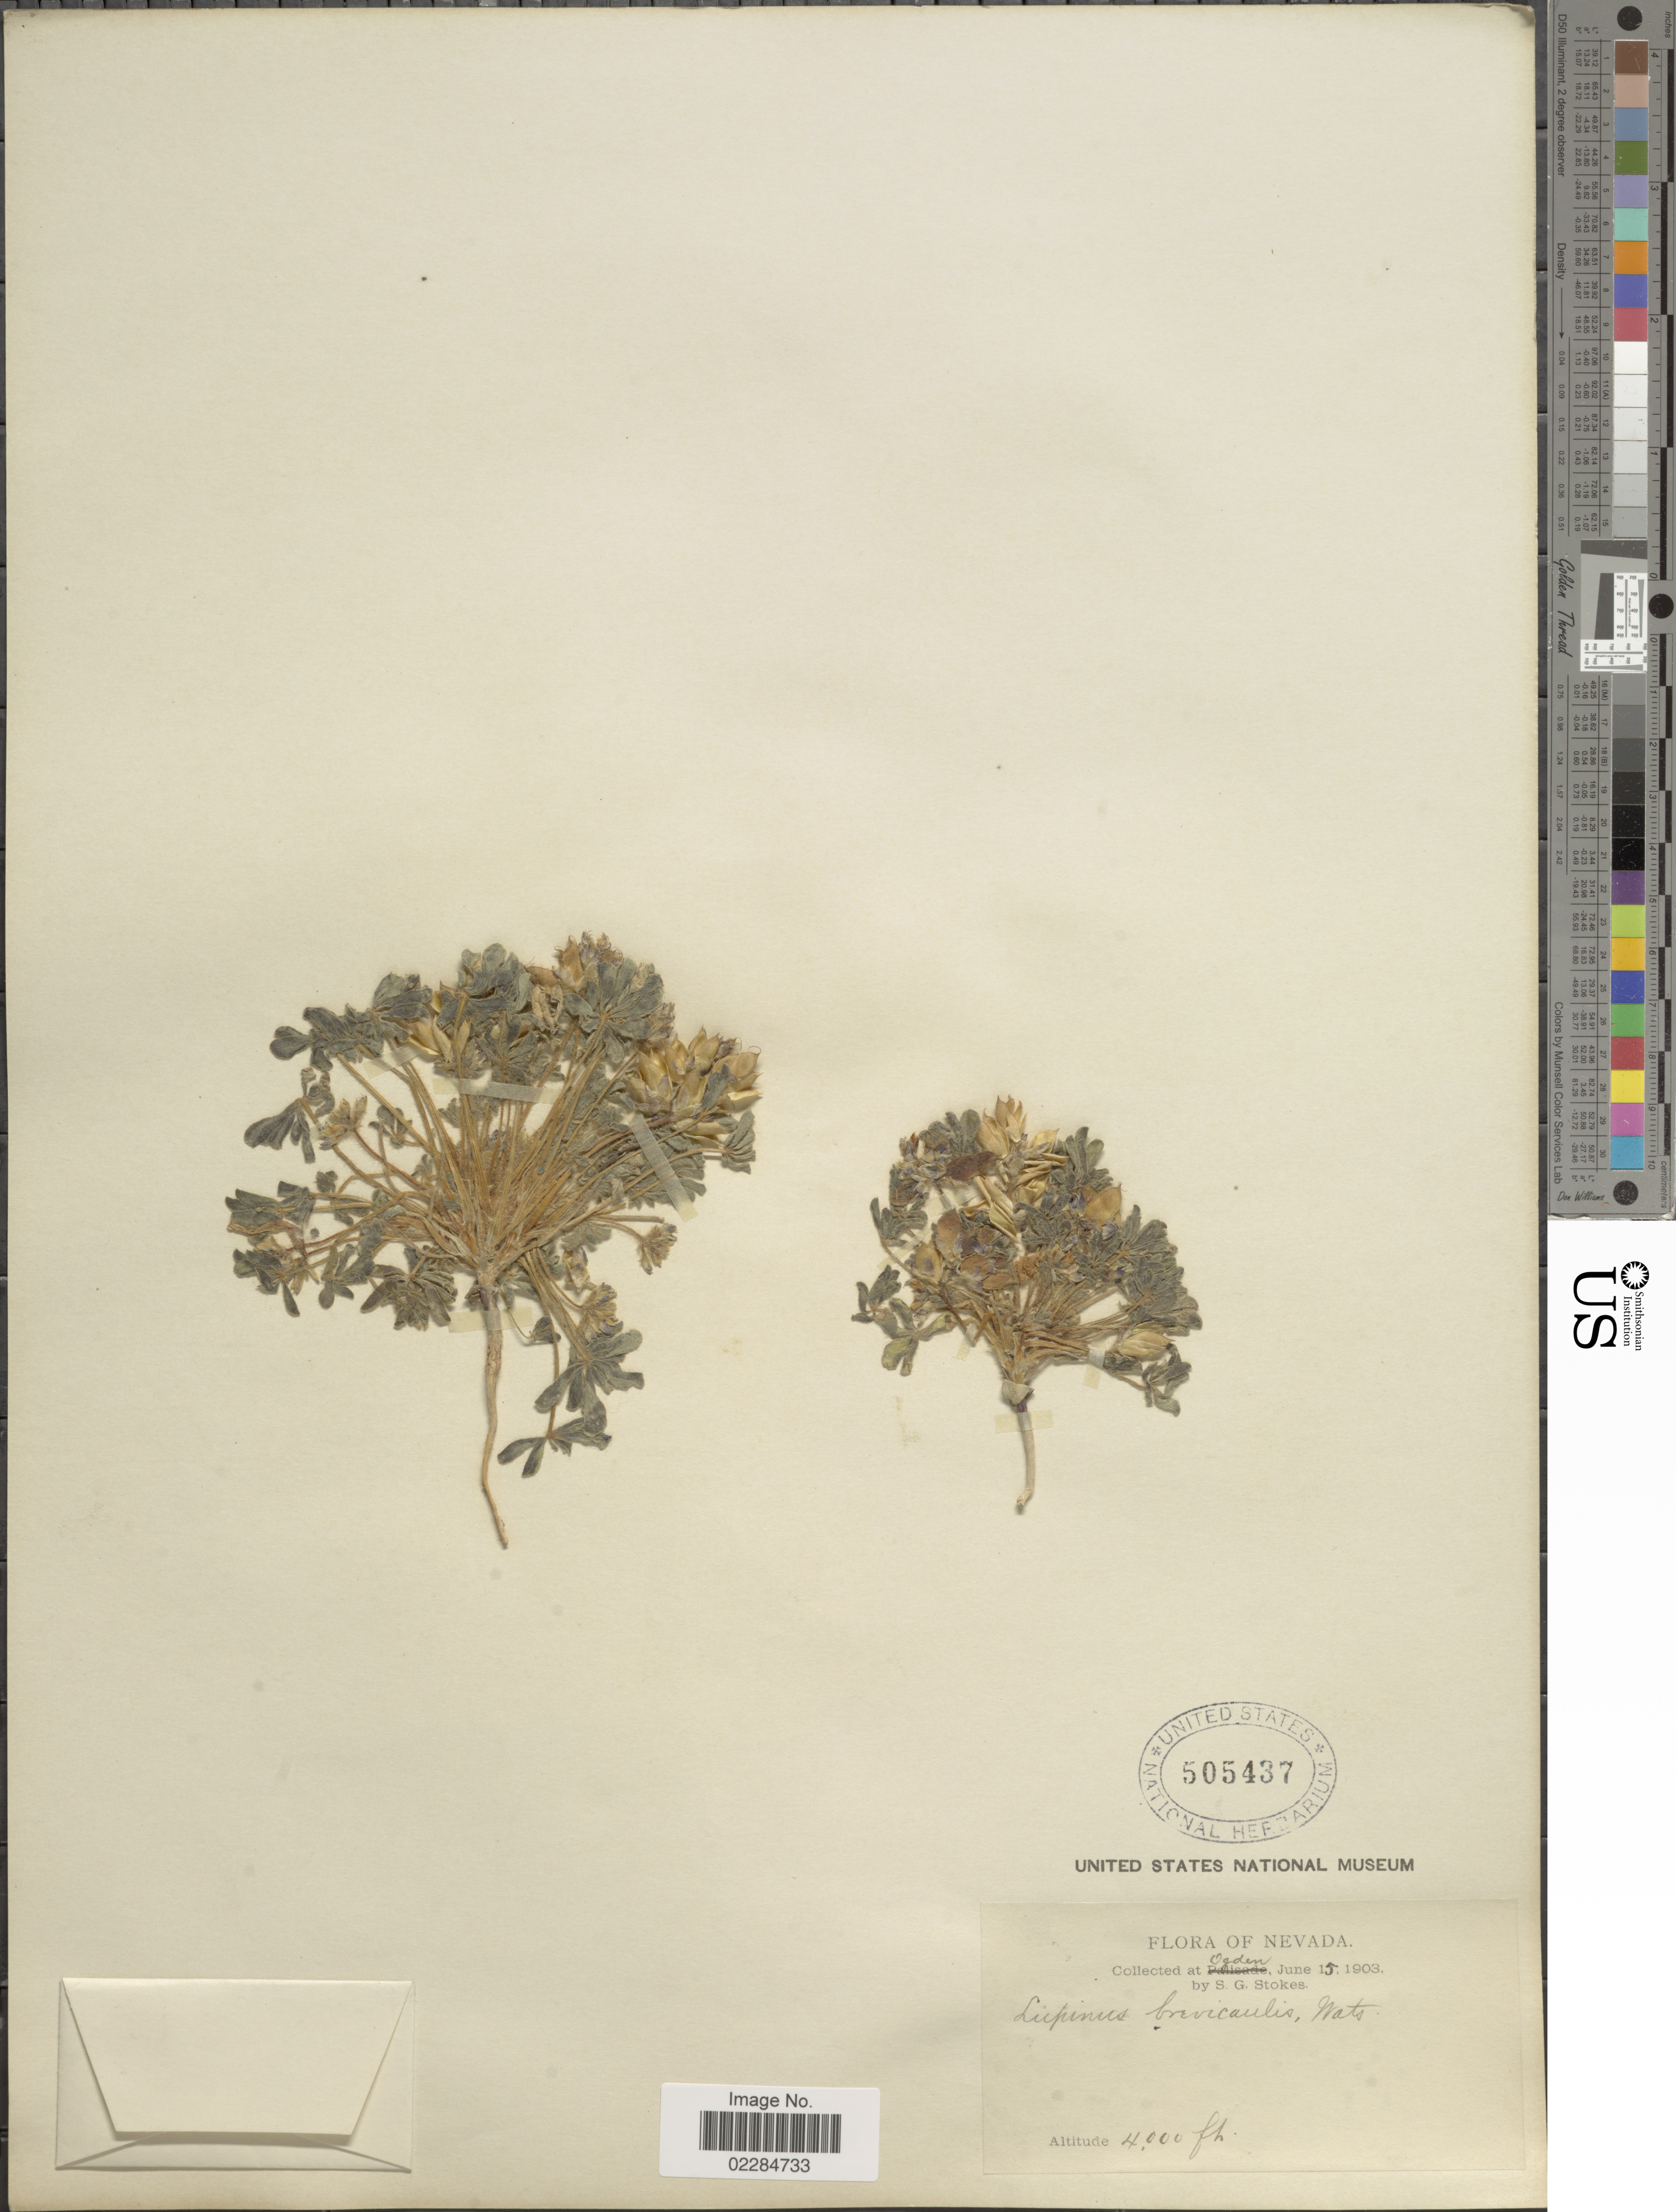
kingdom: Plantae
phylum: Tracheophyta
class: Magnoliopsida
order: Fabales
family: Fabaceae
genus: Lupinus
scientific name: Lupinus brevicaulis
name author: S. Watson in C. King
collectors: S. G. Stokes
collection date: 1903-06-15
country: United States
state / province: Utah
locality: Ogden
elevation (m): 1219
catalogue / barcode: US 505437